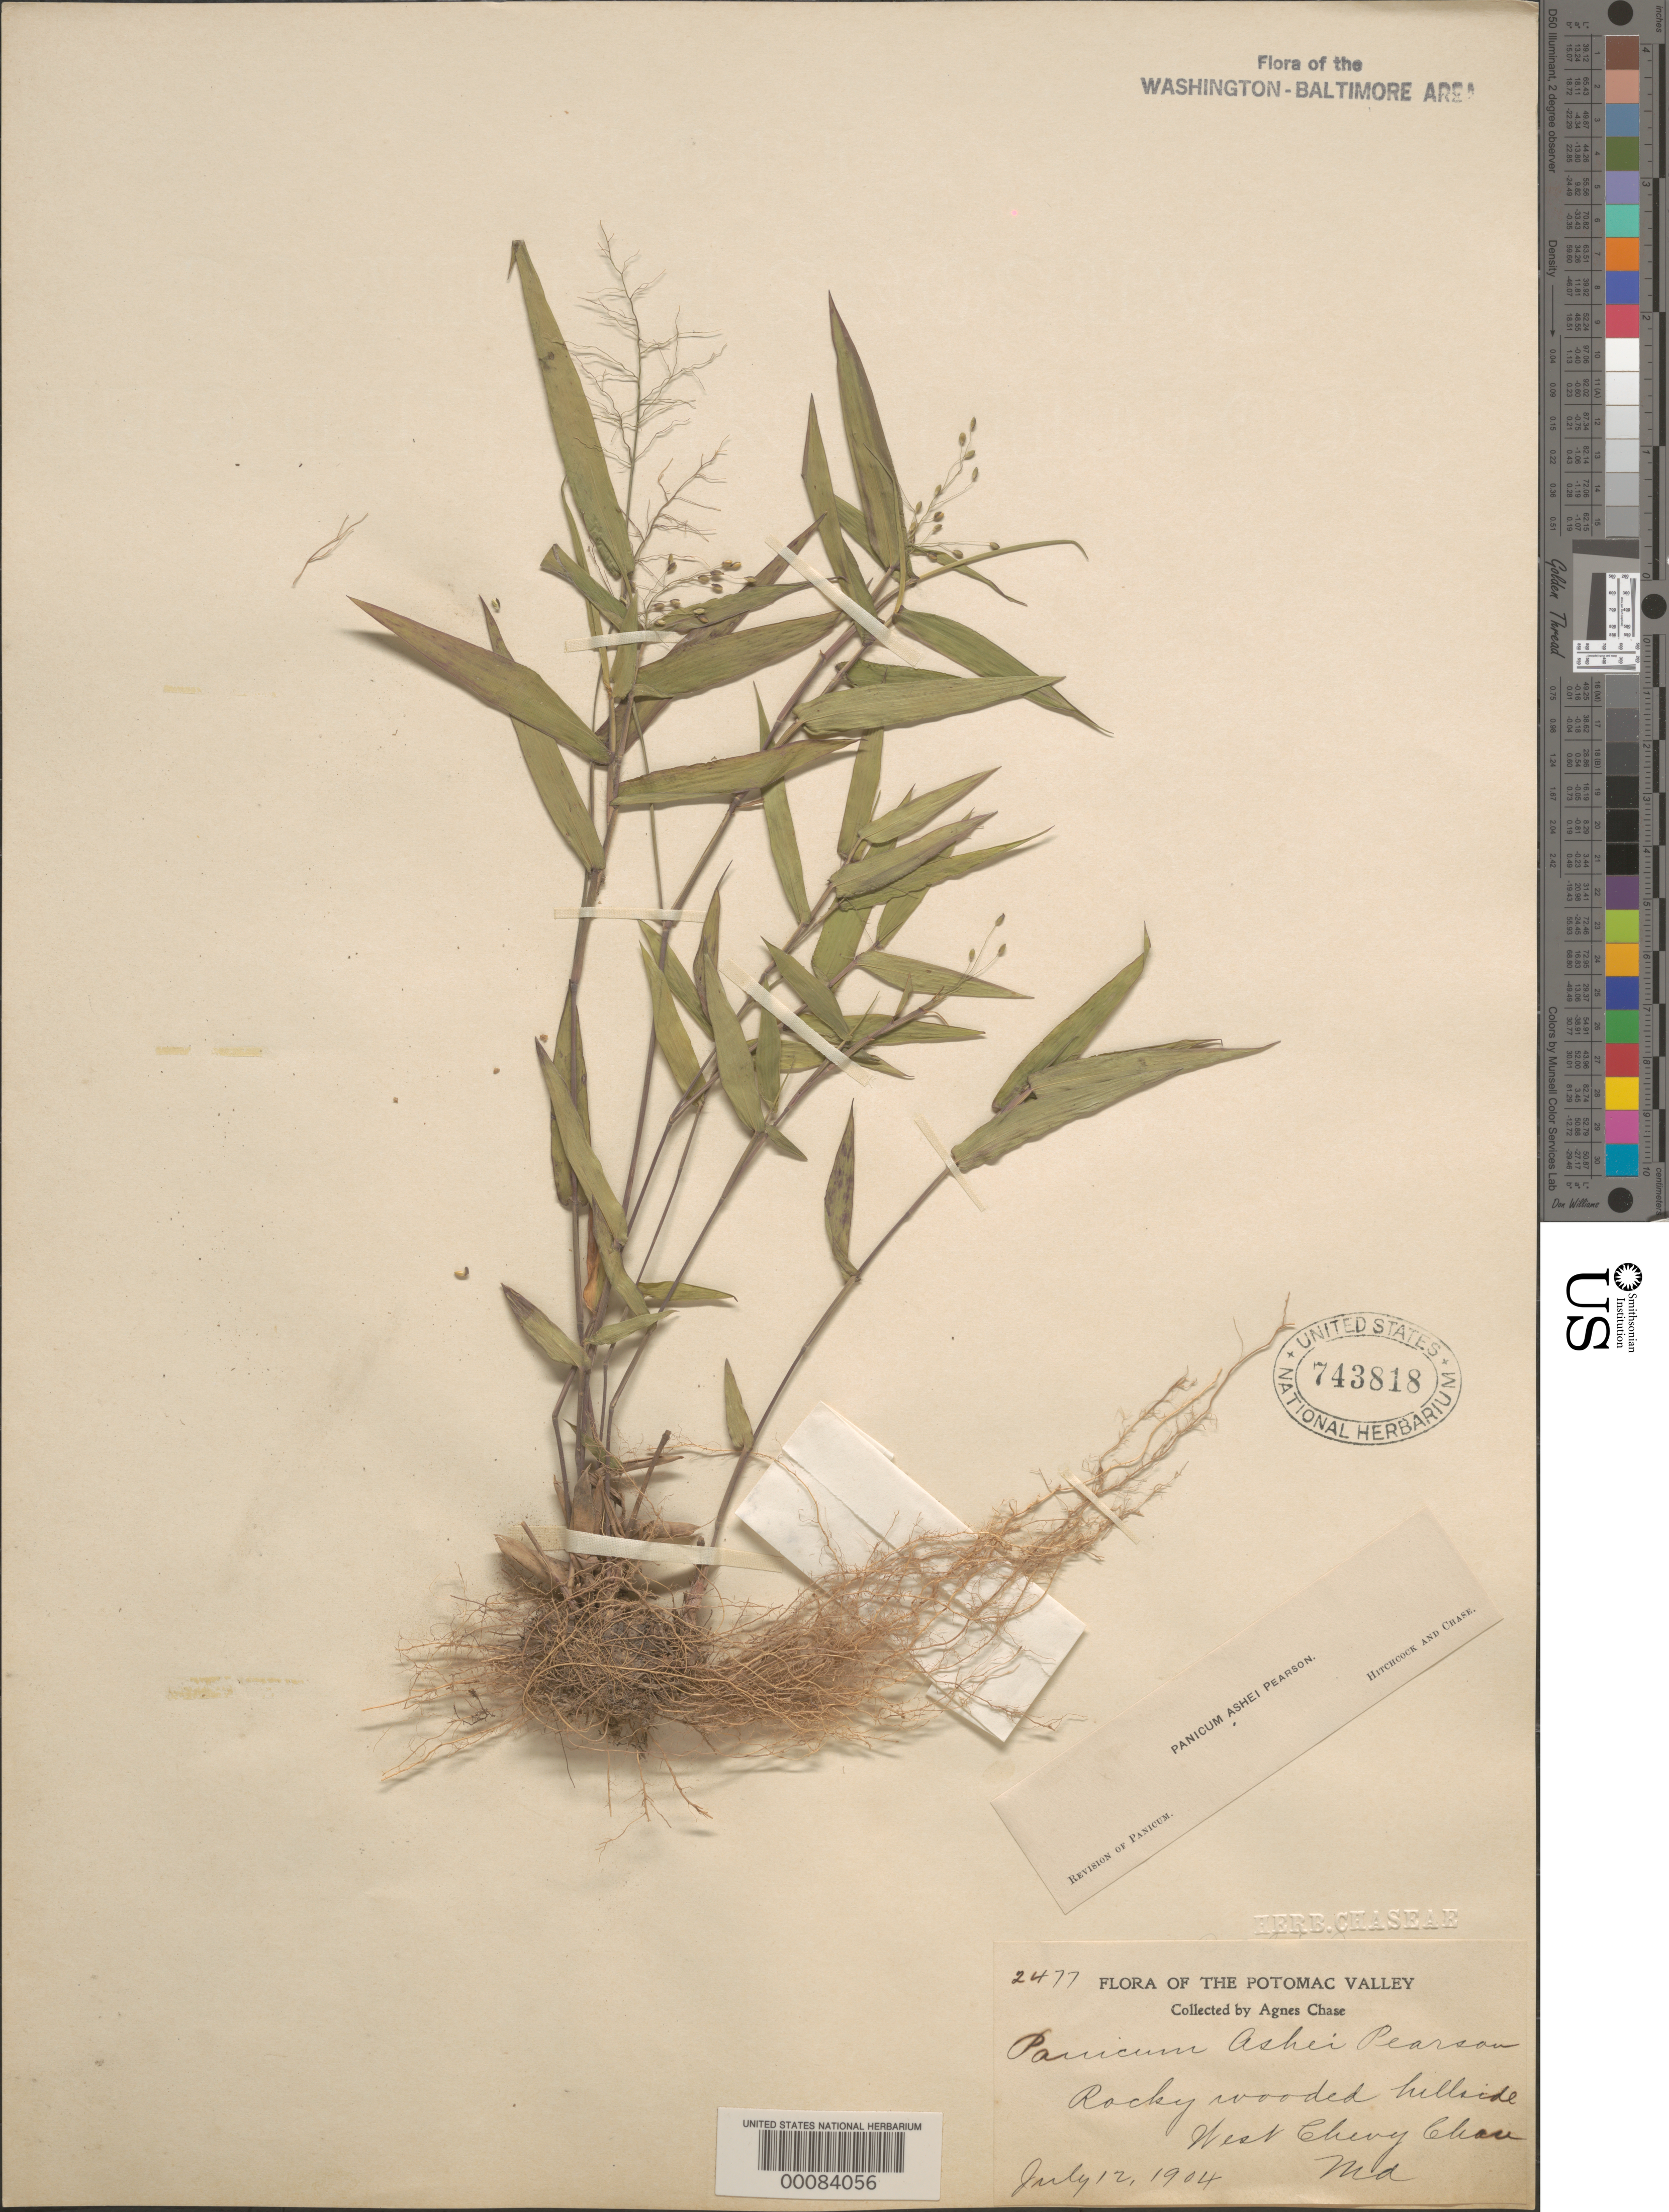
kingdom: Plantae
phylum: Tracheophyta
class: Liliopsida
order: Poales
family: Poaceae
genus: Dichanthelium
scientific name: Dichanthelium commutatum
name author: (Schult.) Gould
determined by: Hitchcock, A. S.; Chase, [M.] A.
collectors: A. Chase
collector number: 2477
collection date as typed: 01 Jul 1904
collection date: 1904-07-01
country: United States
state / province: Maryland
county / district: Montgomery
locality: West Chevy Chase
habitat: Rocky wooded hillside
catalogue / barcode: US 743818